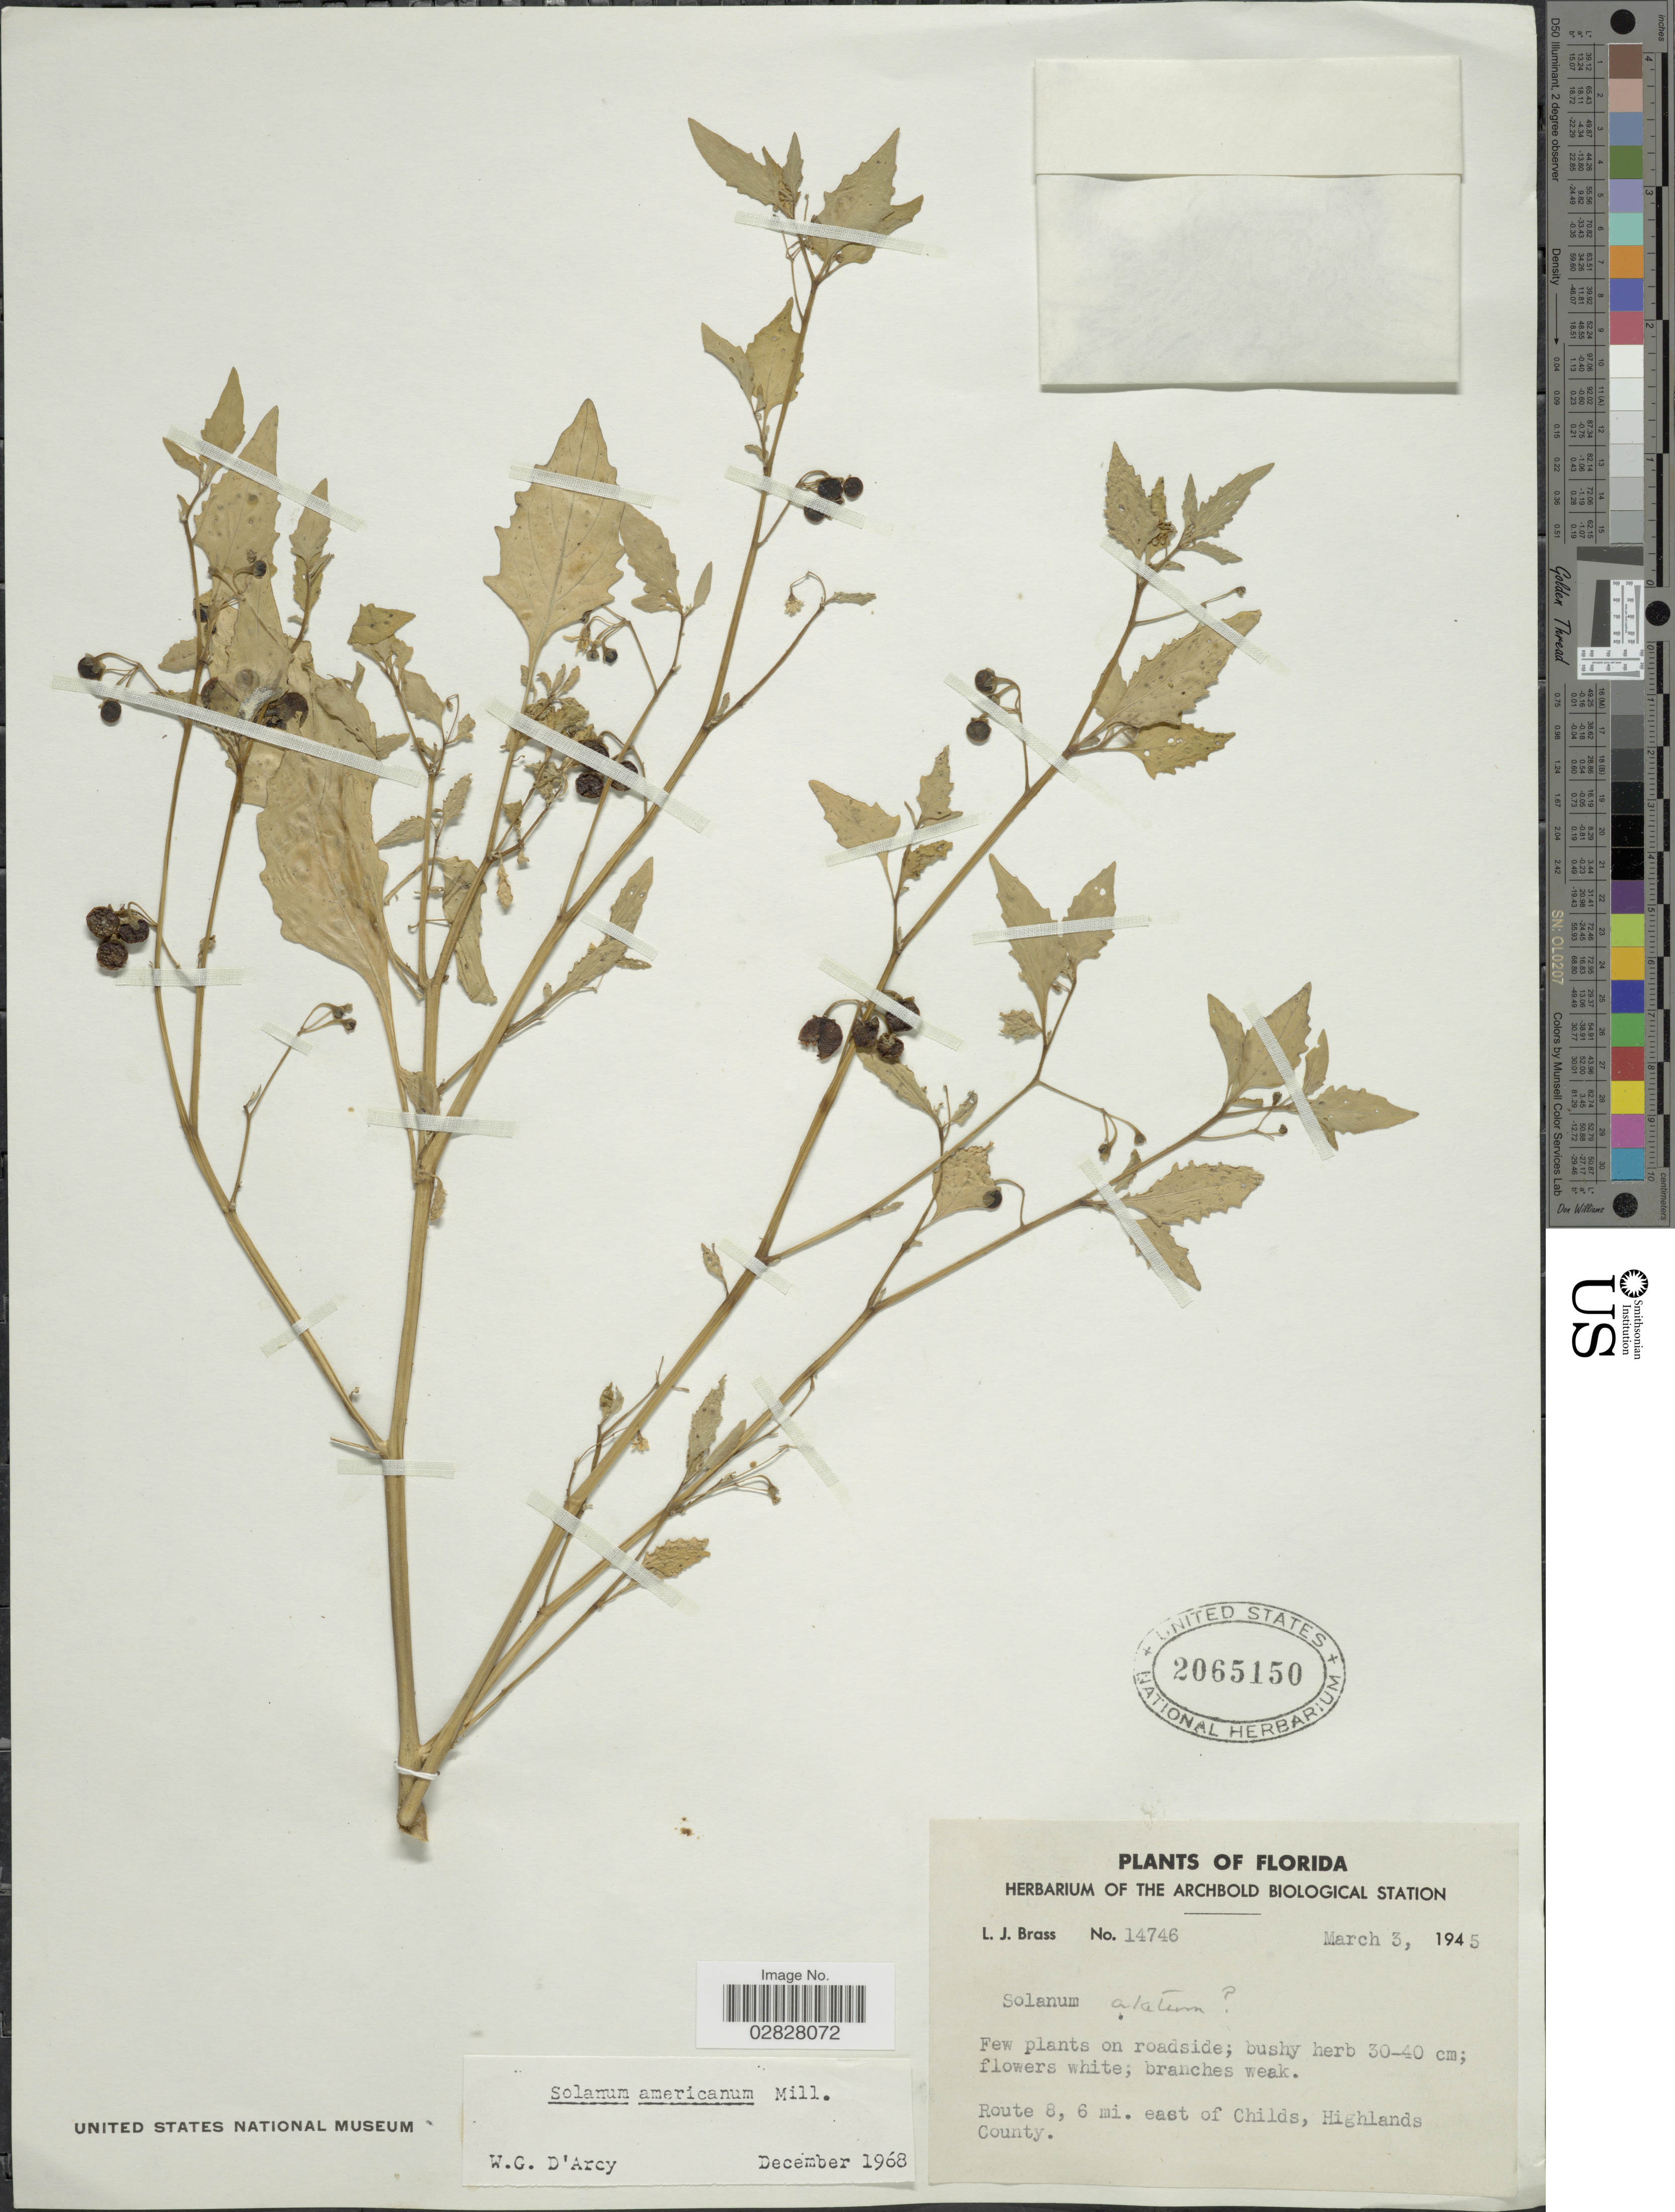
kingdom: Plantae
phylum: Tracheophyta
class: Magnoliopsida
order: Solanales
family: Solanaceae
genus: Solanum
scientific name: Solanum americanum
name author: Mill.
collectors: L. J. Brass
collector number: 14746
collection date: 1945-03-03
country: United States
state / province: Florida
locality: Route 8, 6 mi. east of Childs, Highlands County.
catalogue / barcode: US 2065150